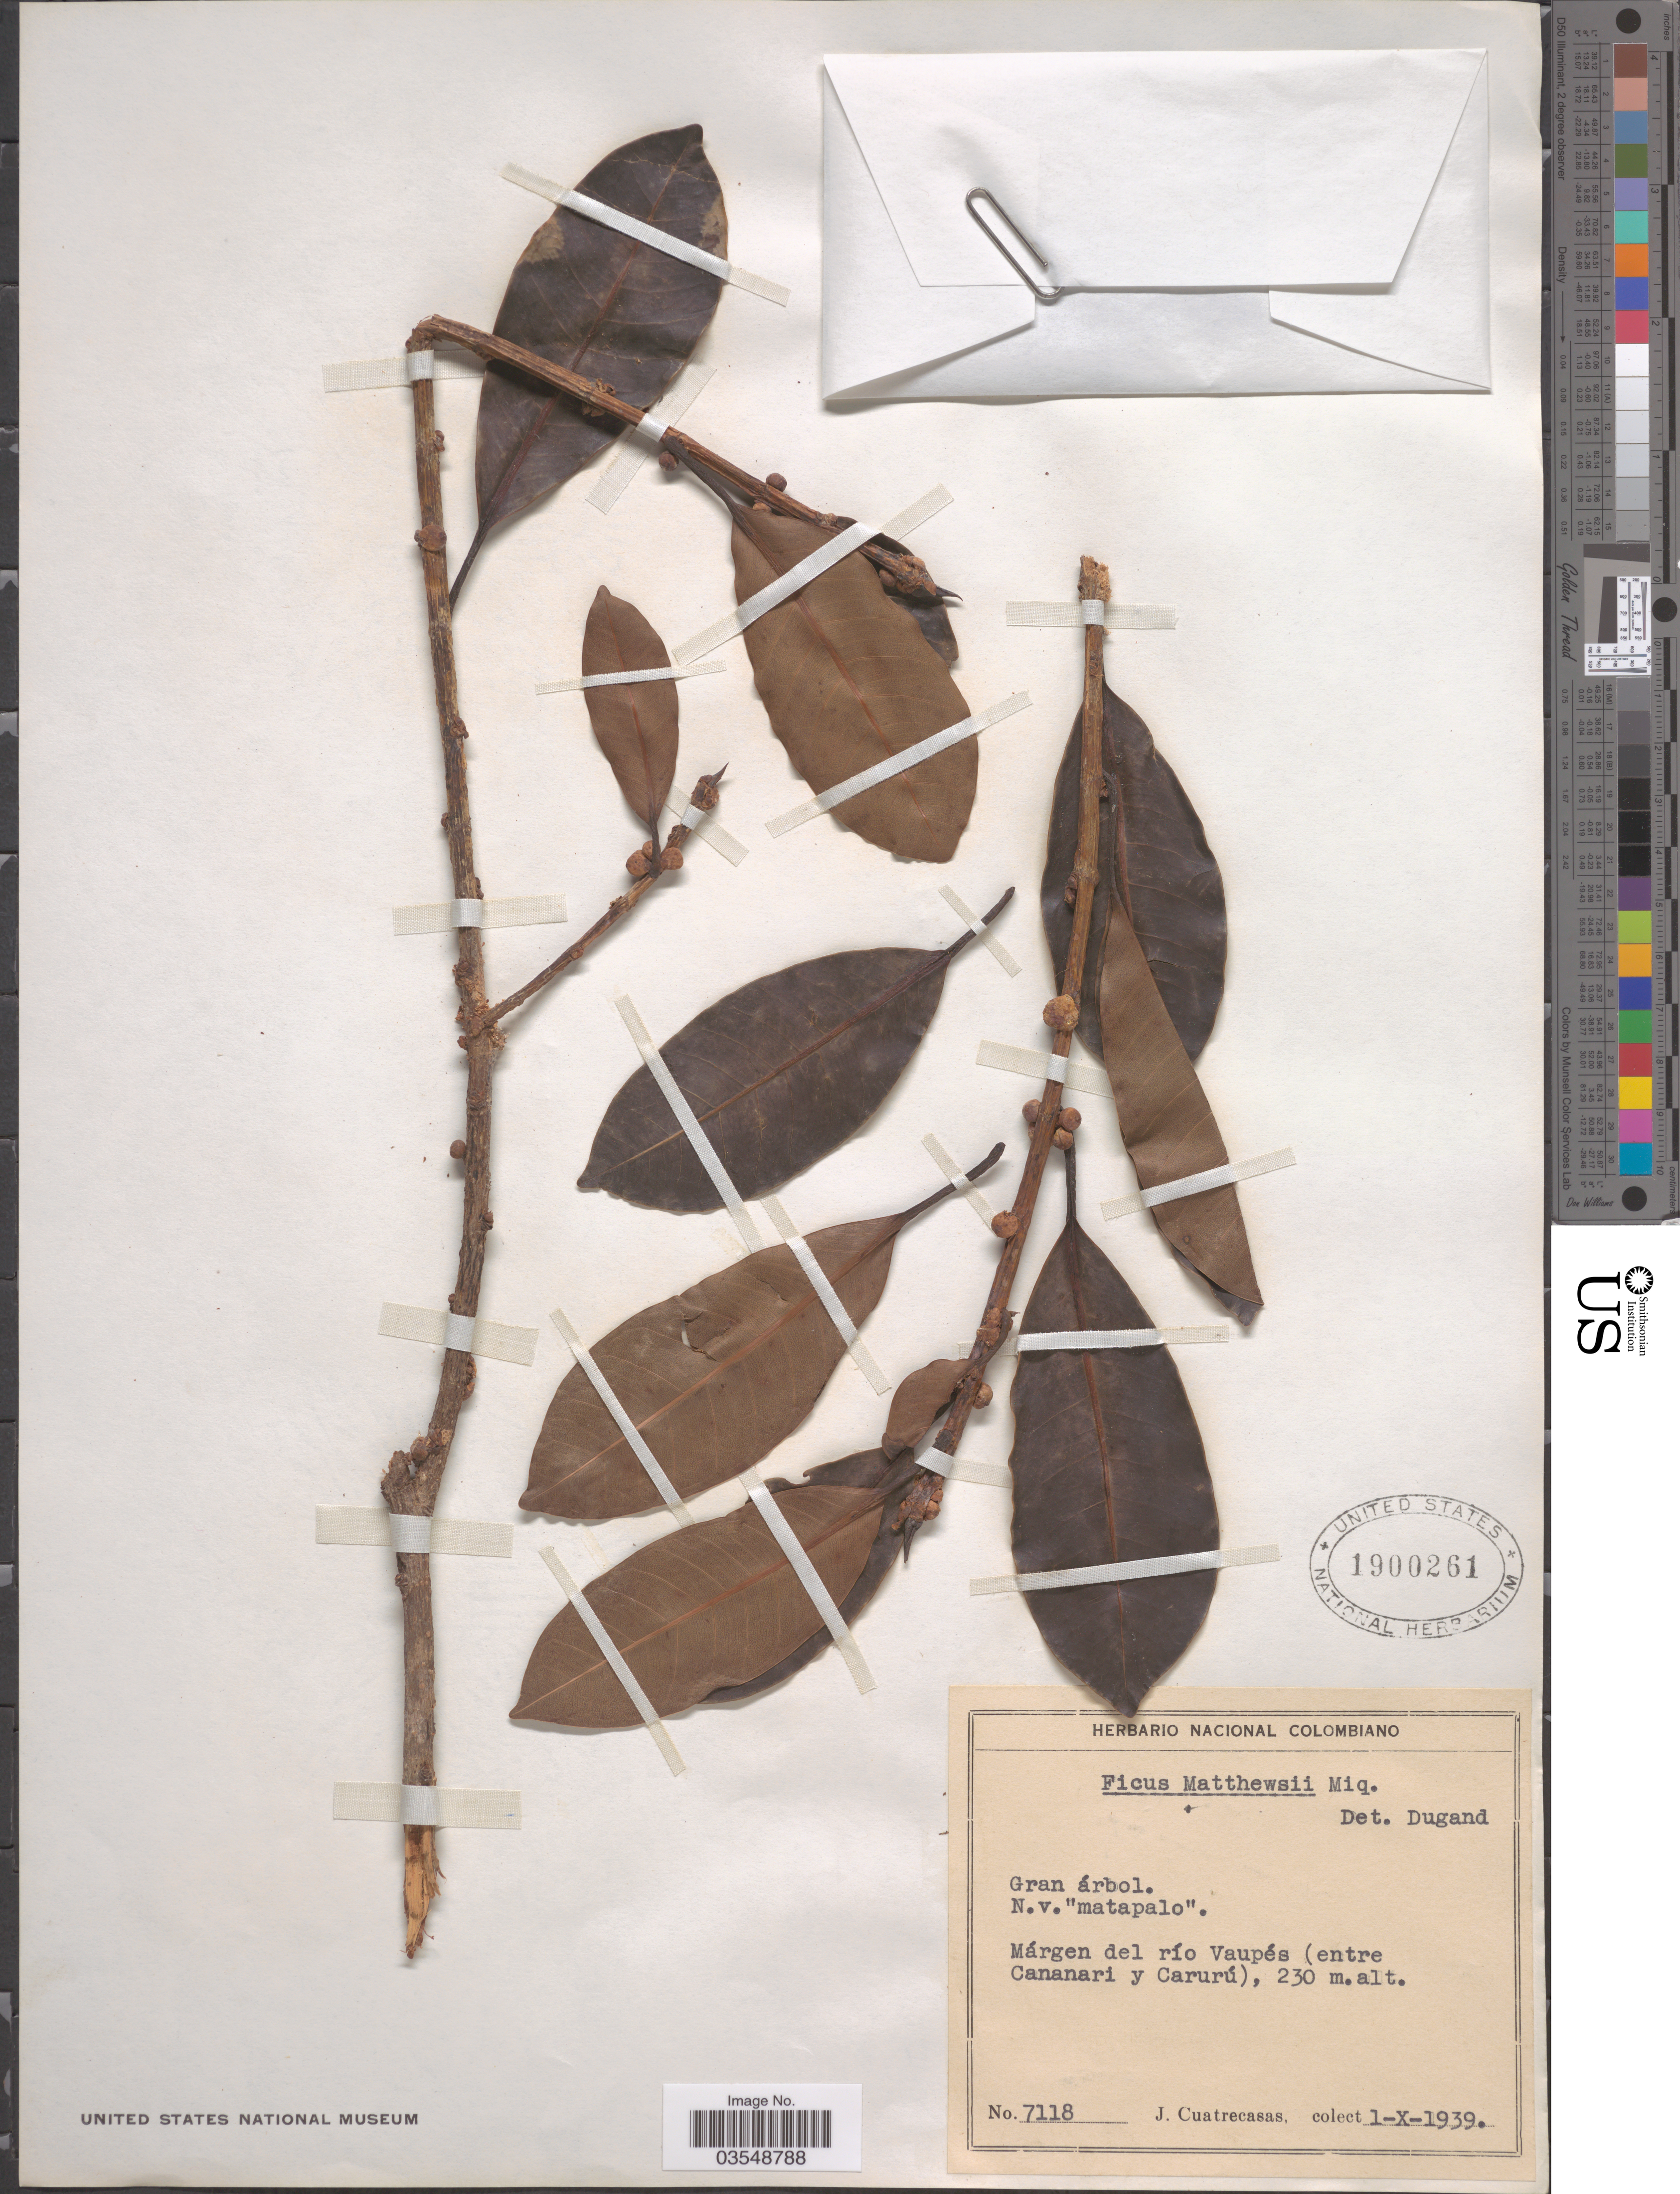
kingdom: Plantae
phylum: Tracheophyta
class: Magnoliopsida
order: Rosales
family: Moraceae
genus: Ficus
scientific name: Ficus mathewsii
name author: (Miq.) Miq.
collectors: J. Cuatrecasas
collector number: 7118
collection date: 1939-10-01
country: Colombia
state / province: Vaupés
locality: Márgen del río Vaupés (entre Cananari y Carurú).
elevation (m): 230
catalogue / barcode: US 1900261